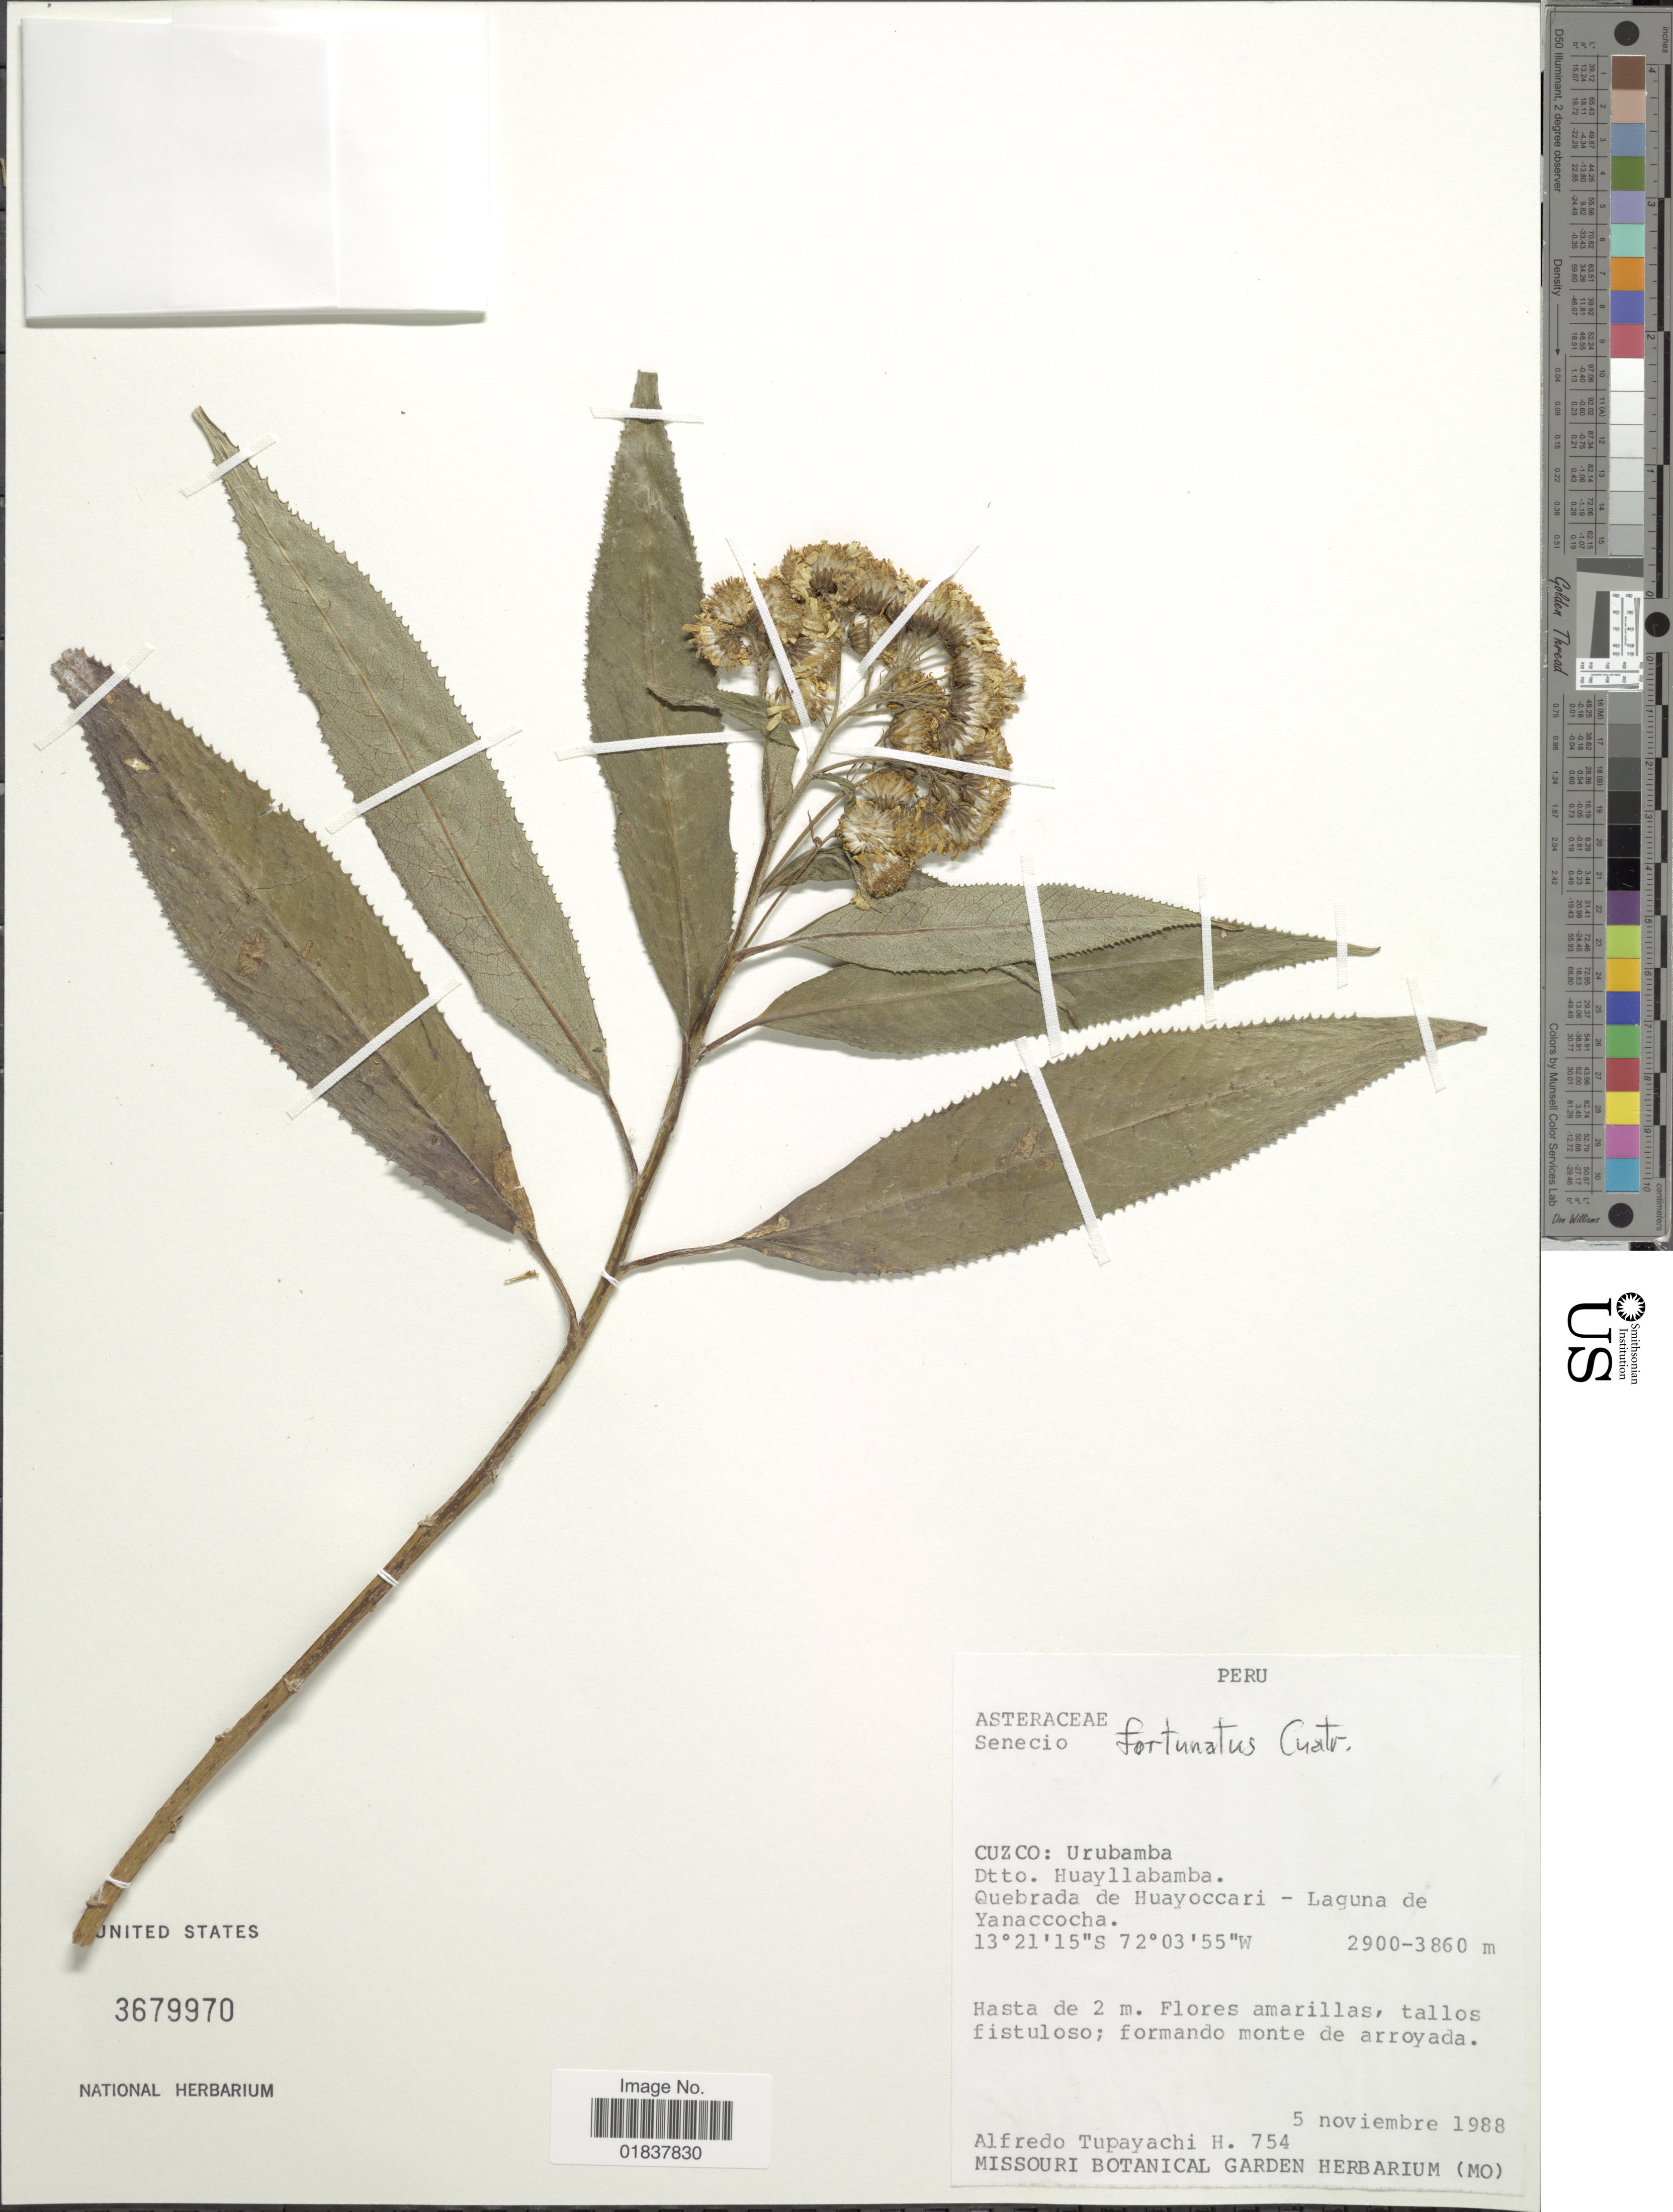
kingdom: Plantae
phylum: Tracheophyta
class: Magnoliopsida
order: Asterales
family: Asteraceae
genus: Senecio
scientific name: Senecio fortunatus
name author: Cuatrec.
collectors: A. Tupayachi H.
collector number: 754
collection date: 1988-11-05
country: Peru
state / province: Cusco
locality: Urubamba, Dtto. Huayllabamba, Quebrada de Huayoccari, Laguna de Yanaccocha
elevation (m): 2900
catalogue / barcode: US 3679970